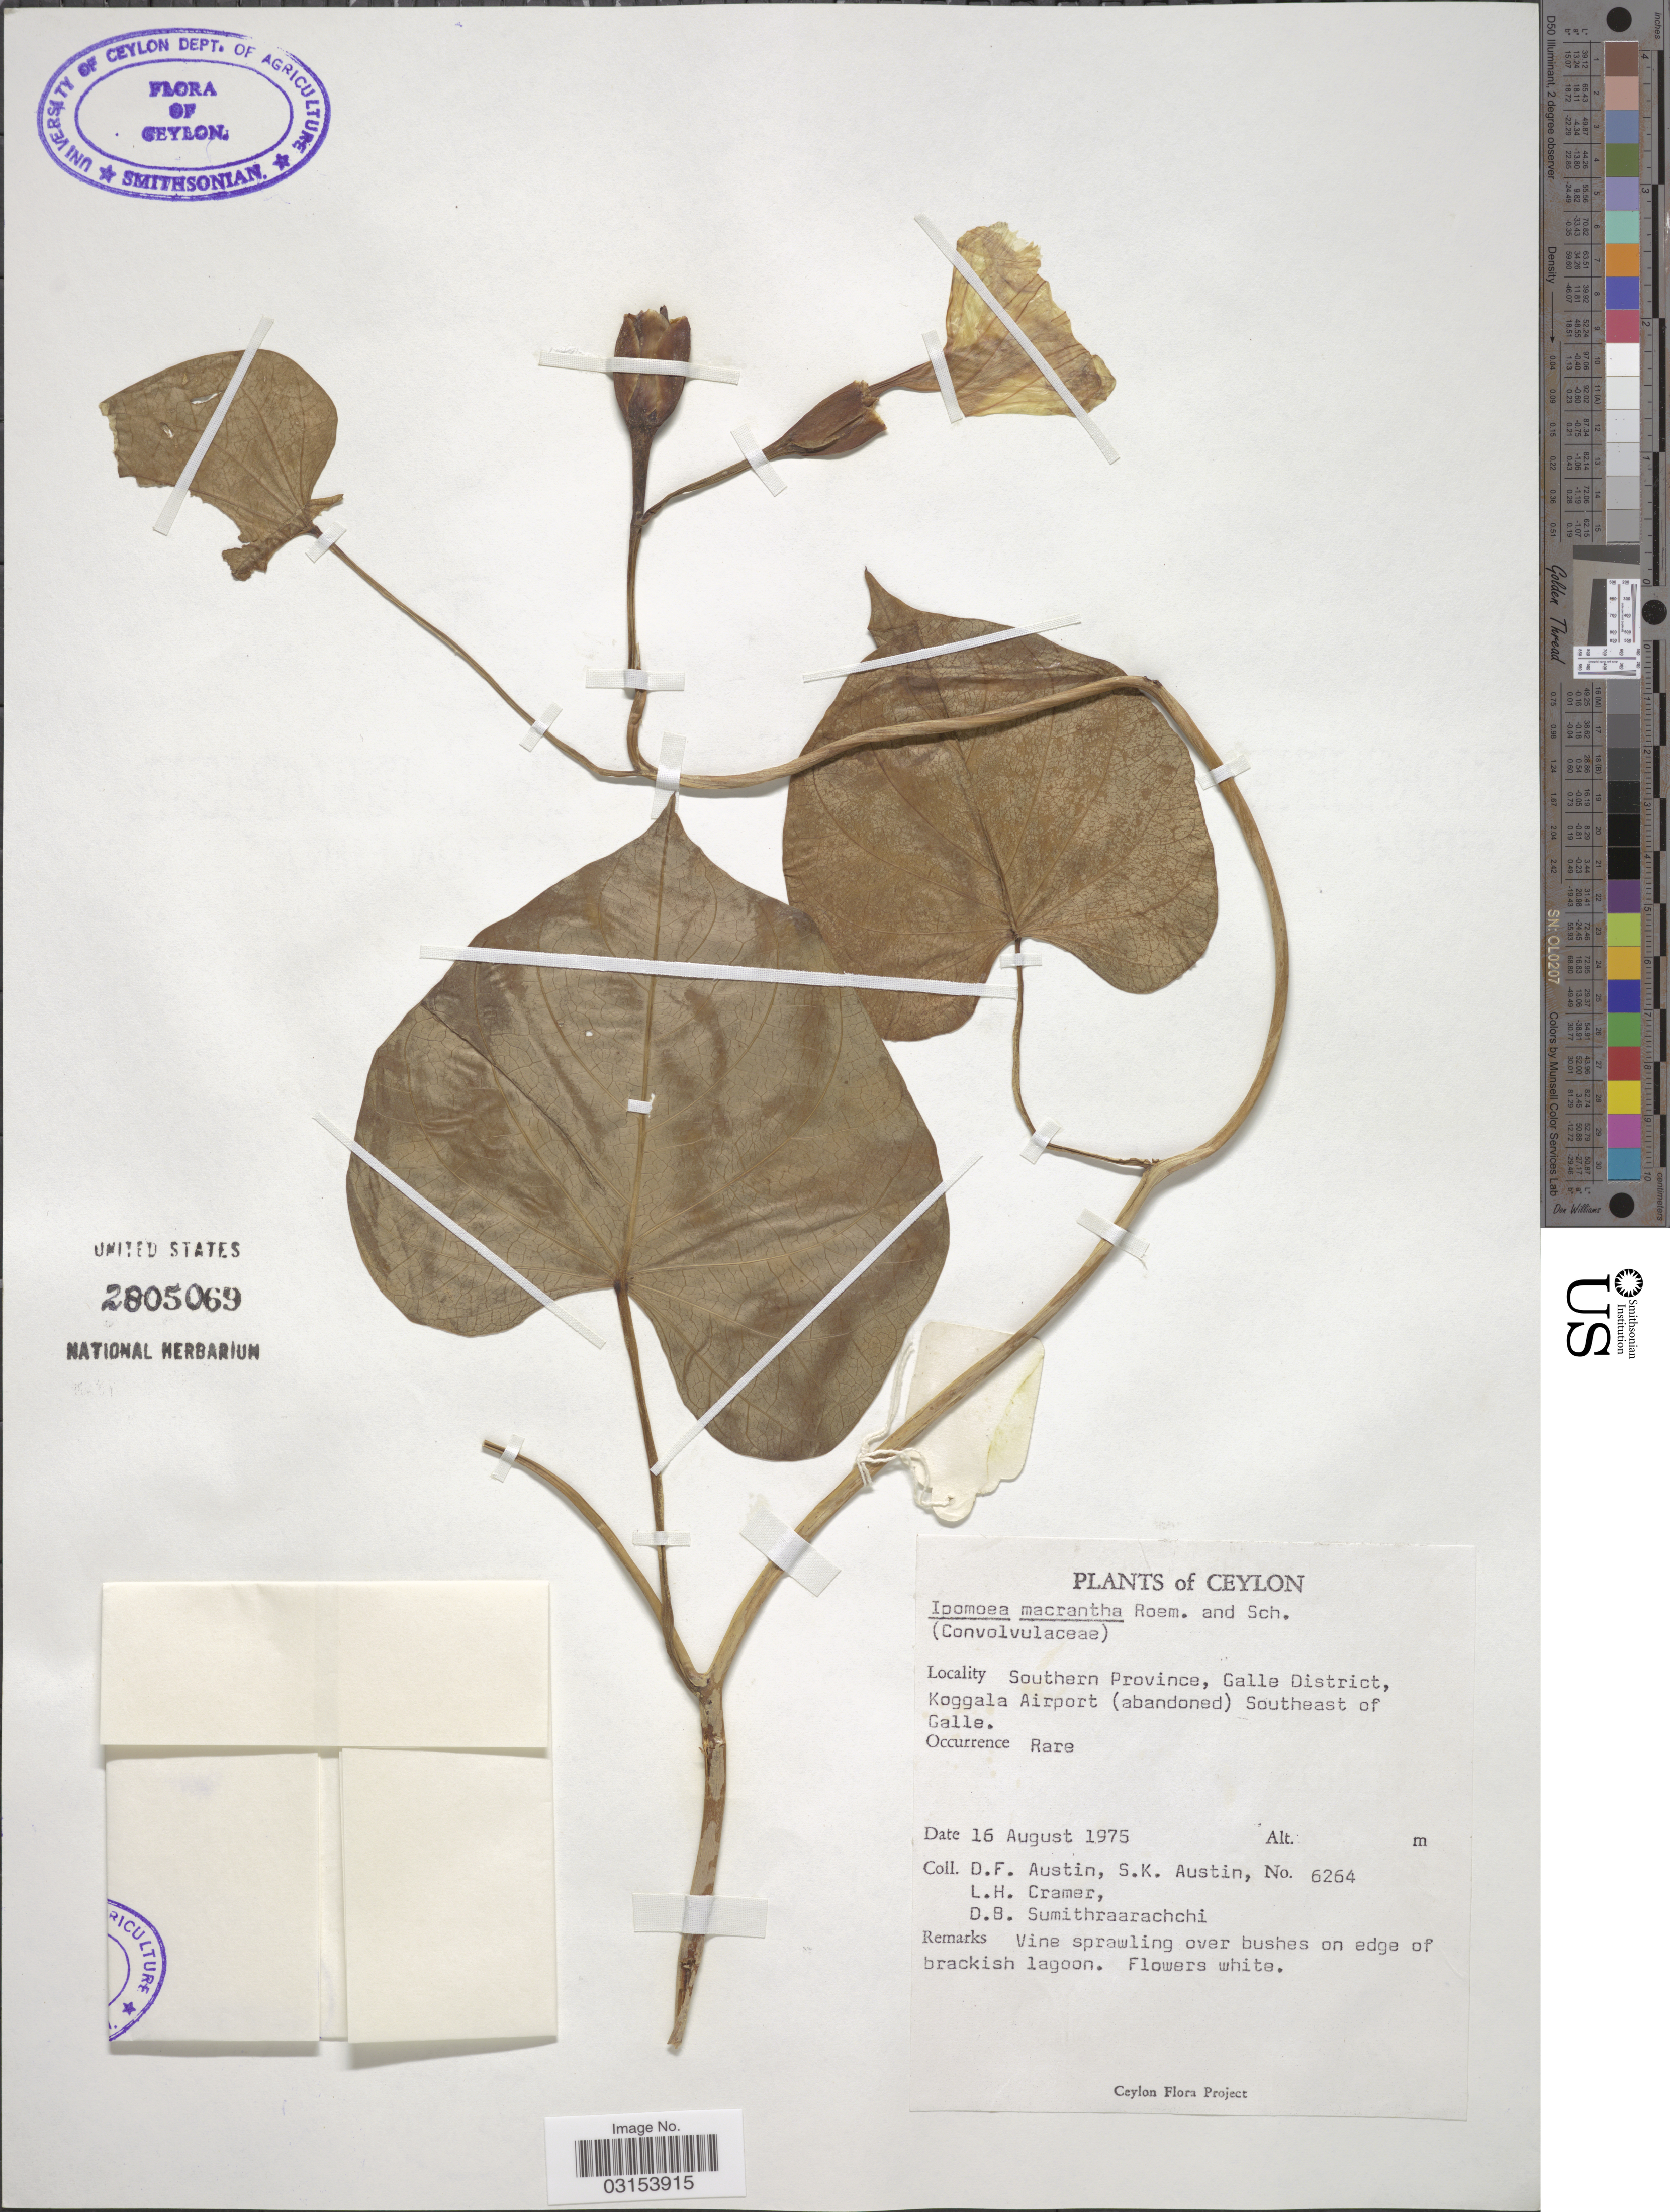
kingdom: Plantae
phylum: Tracheophyta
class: Magnoliopsida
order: Solanales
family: Convolvulaceae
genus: Ipomoea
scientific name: Ipomoea macrantha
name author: Roem. & Schult.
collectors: D. Austin, S. Austin, L. H. Cramer & D. B. Sumithraarachchi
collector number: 6264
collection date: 1975-08-16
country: Sri Lanka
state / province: Southern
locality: Ceylon. Galle District, Koggala Airport (abandoned) Southeast of Galle.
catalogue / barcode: US 2805069